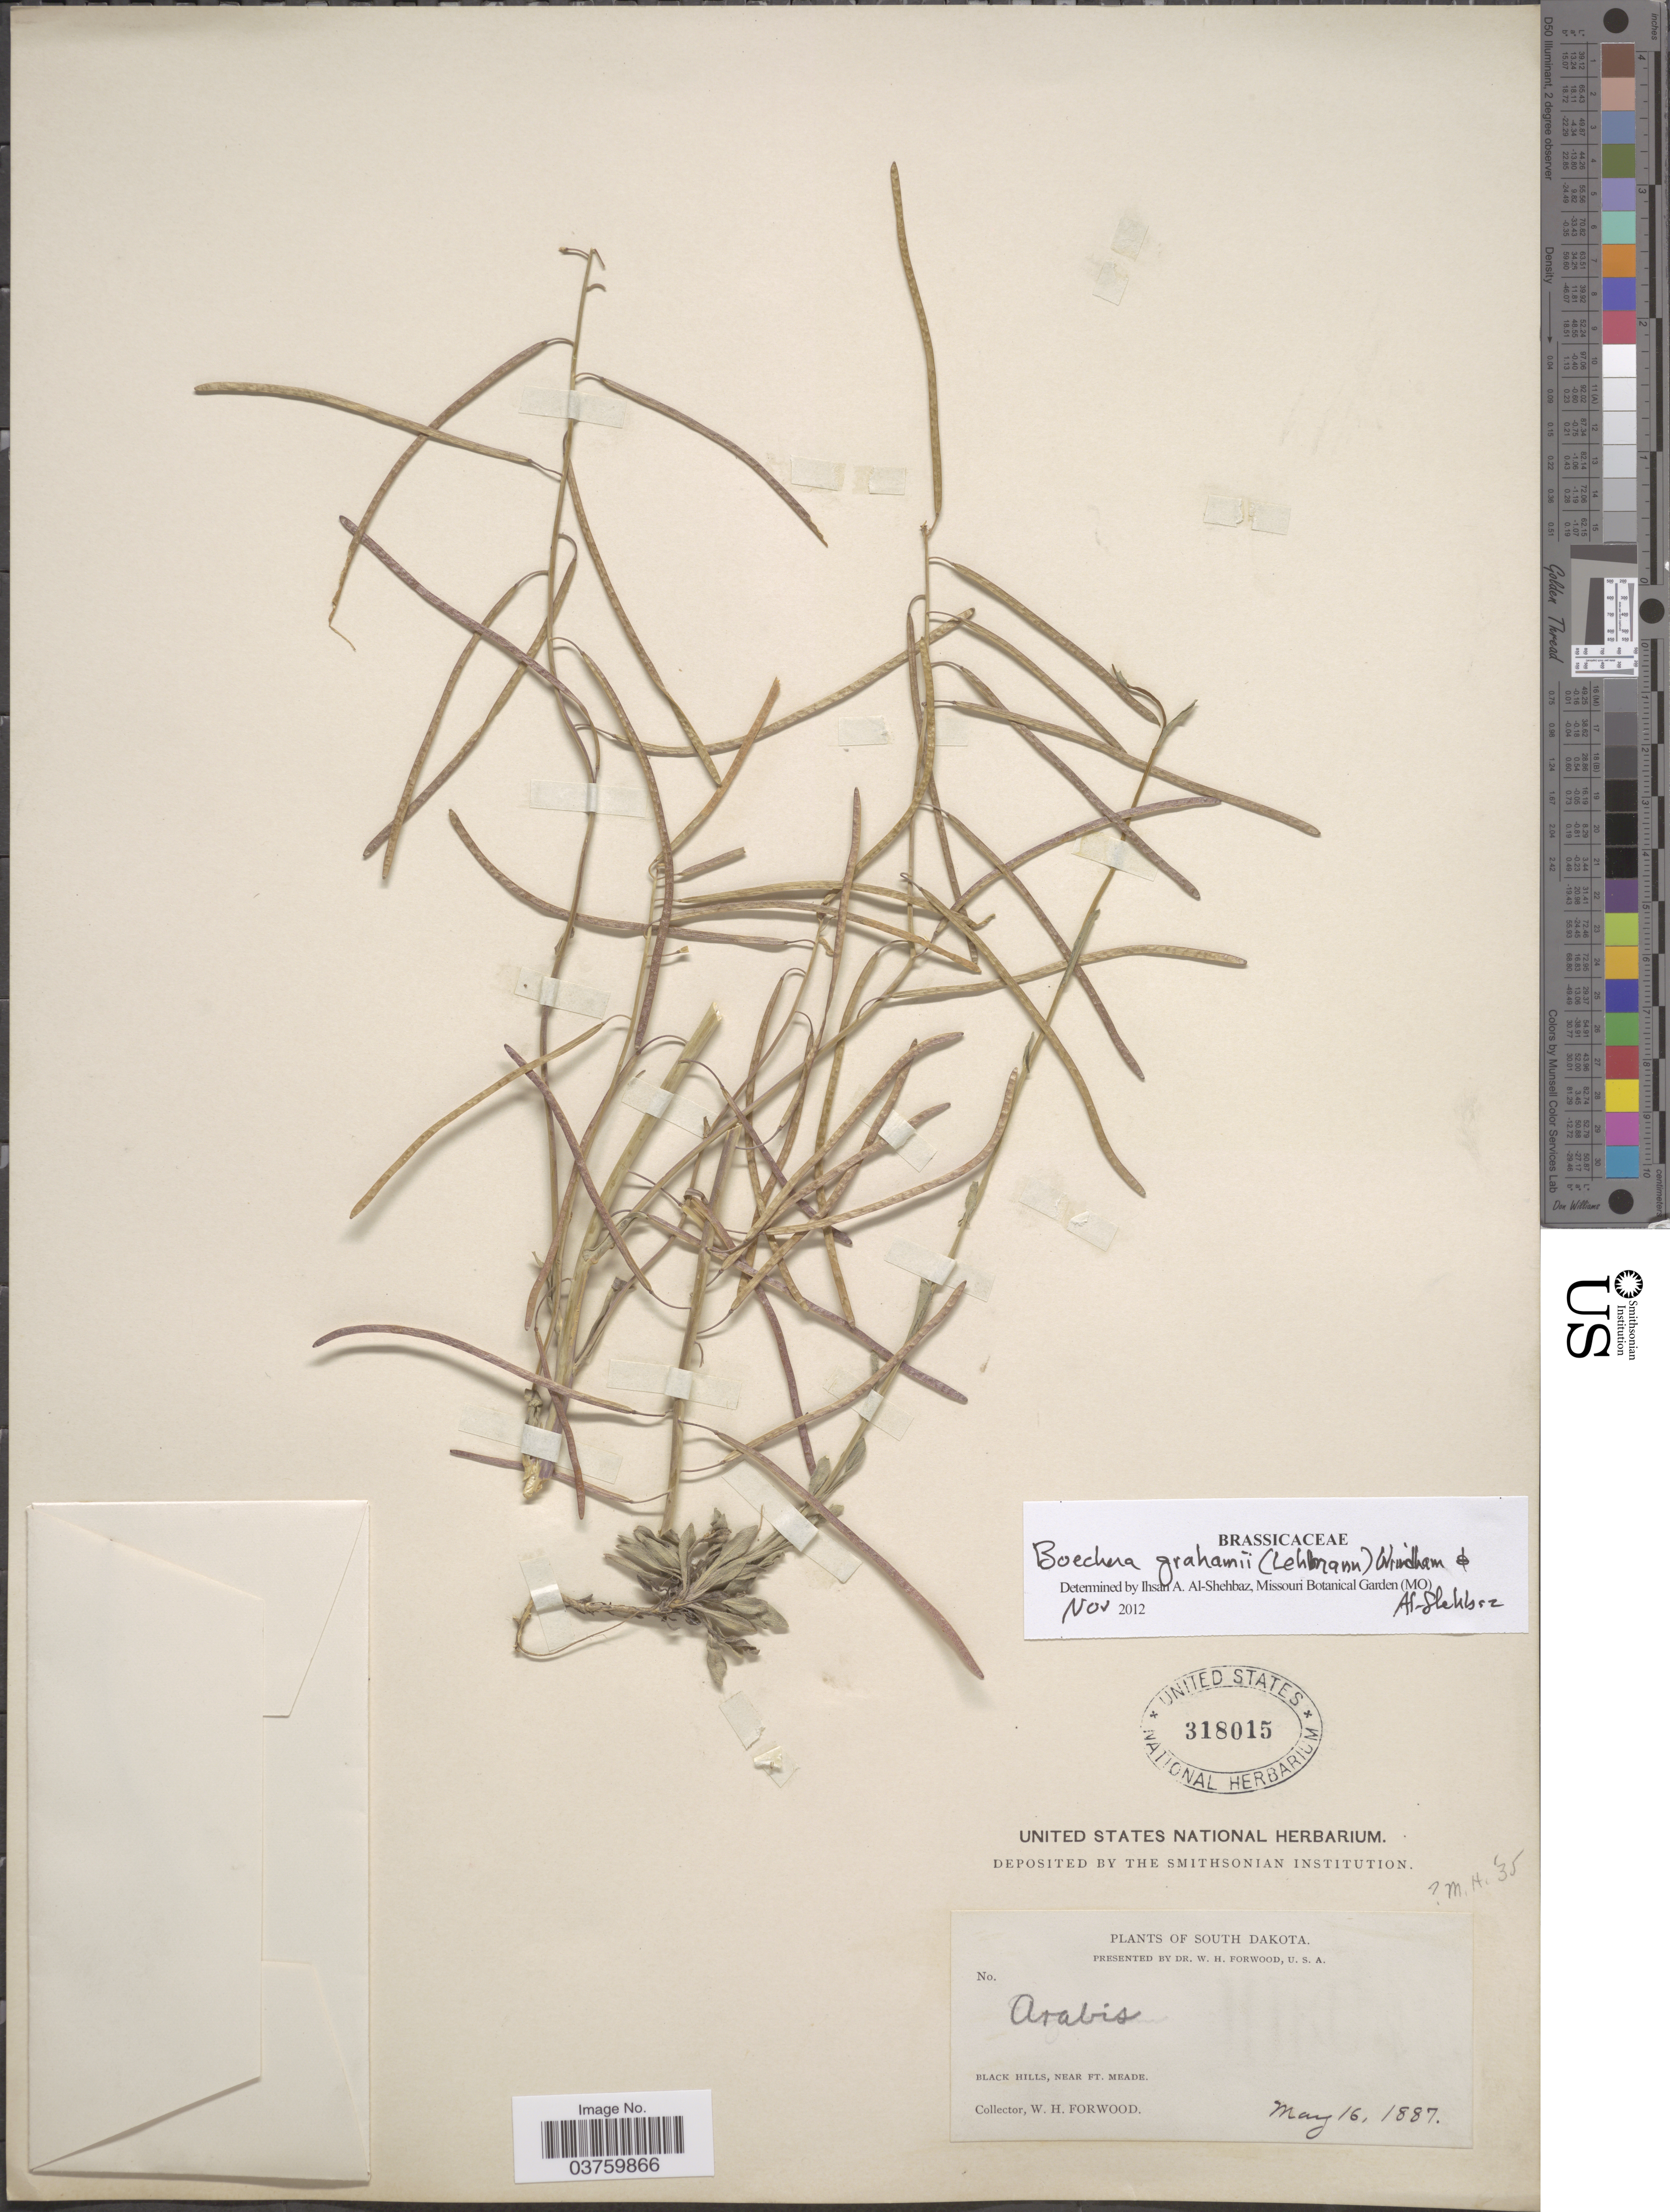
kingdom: Plantae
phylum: Tracheophyta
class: Magnoliopsida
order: Brassicales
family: Brassicaceae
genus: Boechera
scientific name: Boechera grahamii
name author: (Lehm.) Windham & Al-Shehbaz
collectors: W. Forwood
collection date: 1887-05-16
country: United States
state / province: South Dakota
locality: Black Hills, near Ft. Meade.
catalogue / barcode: US 318015